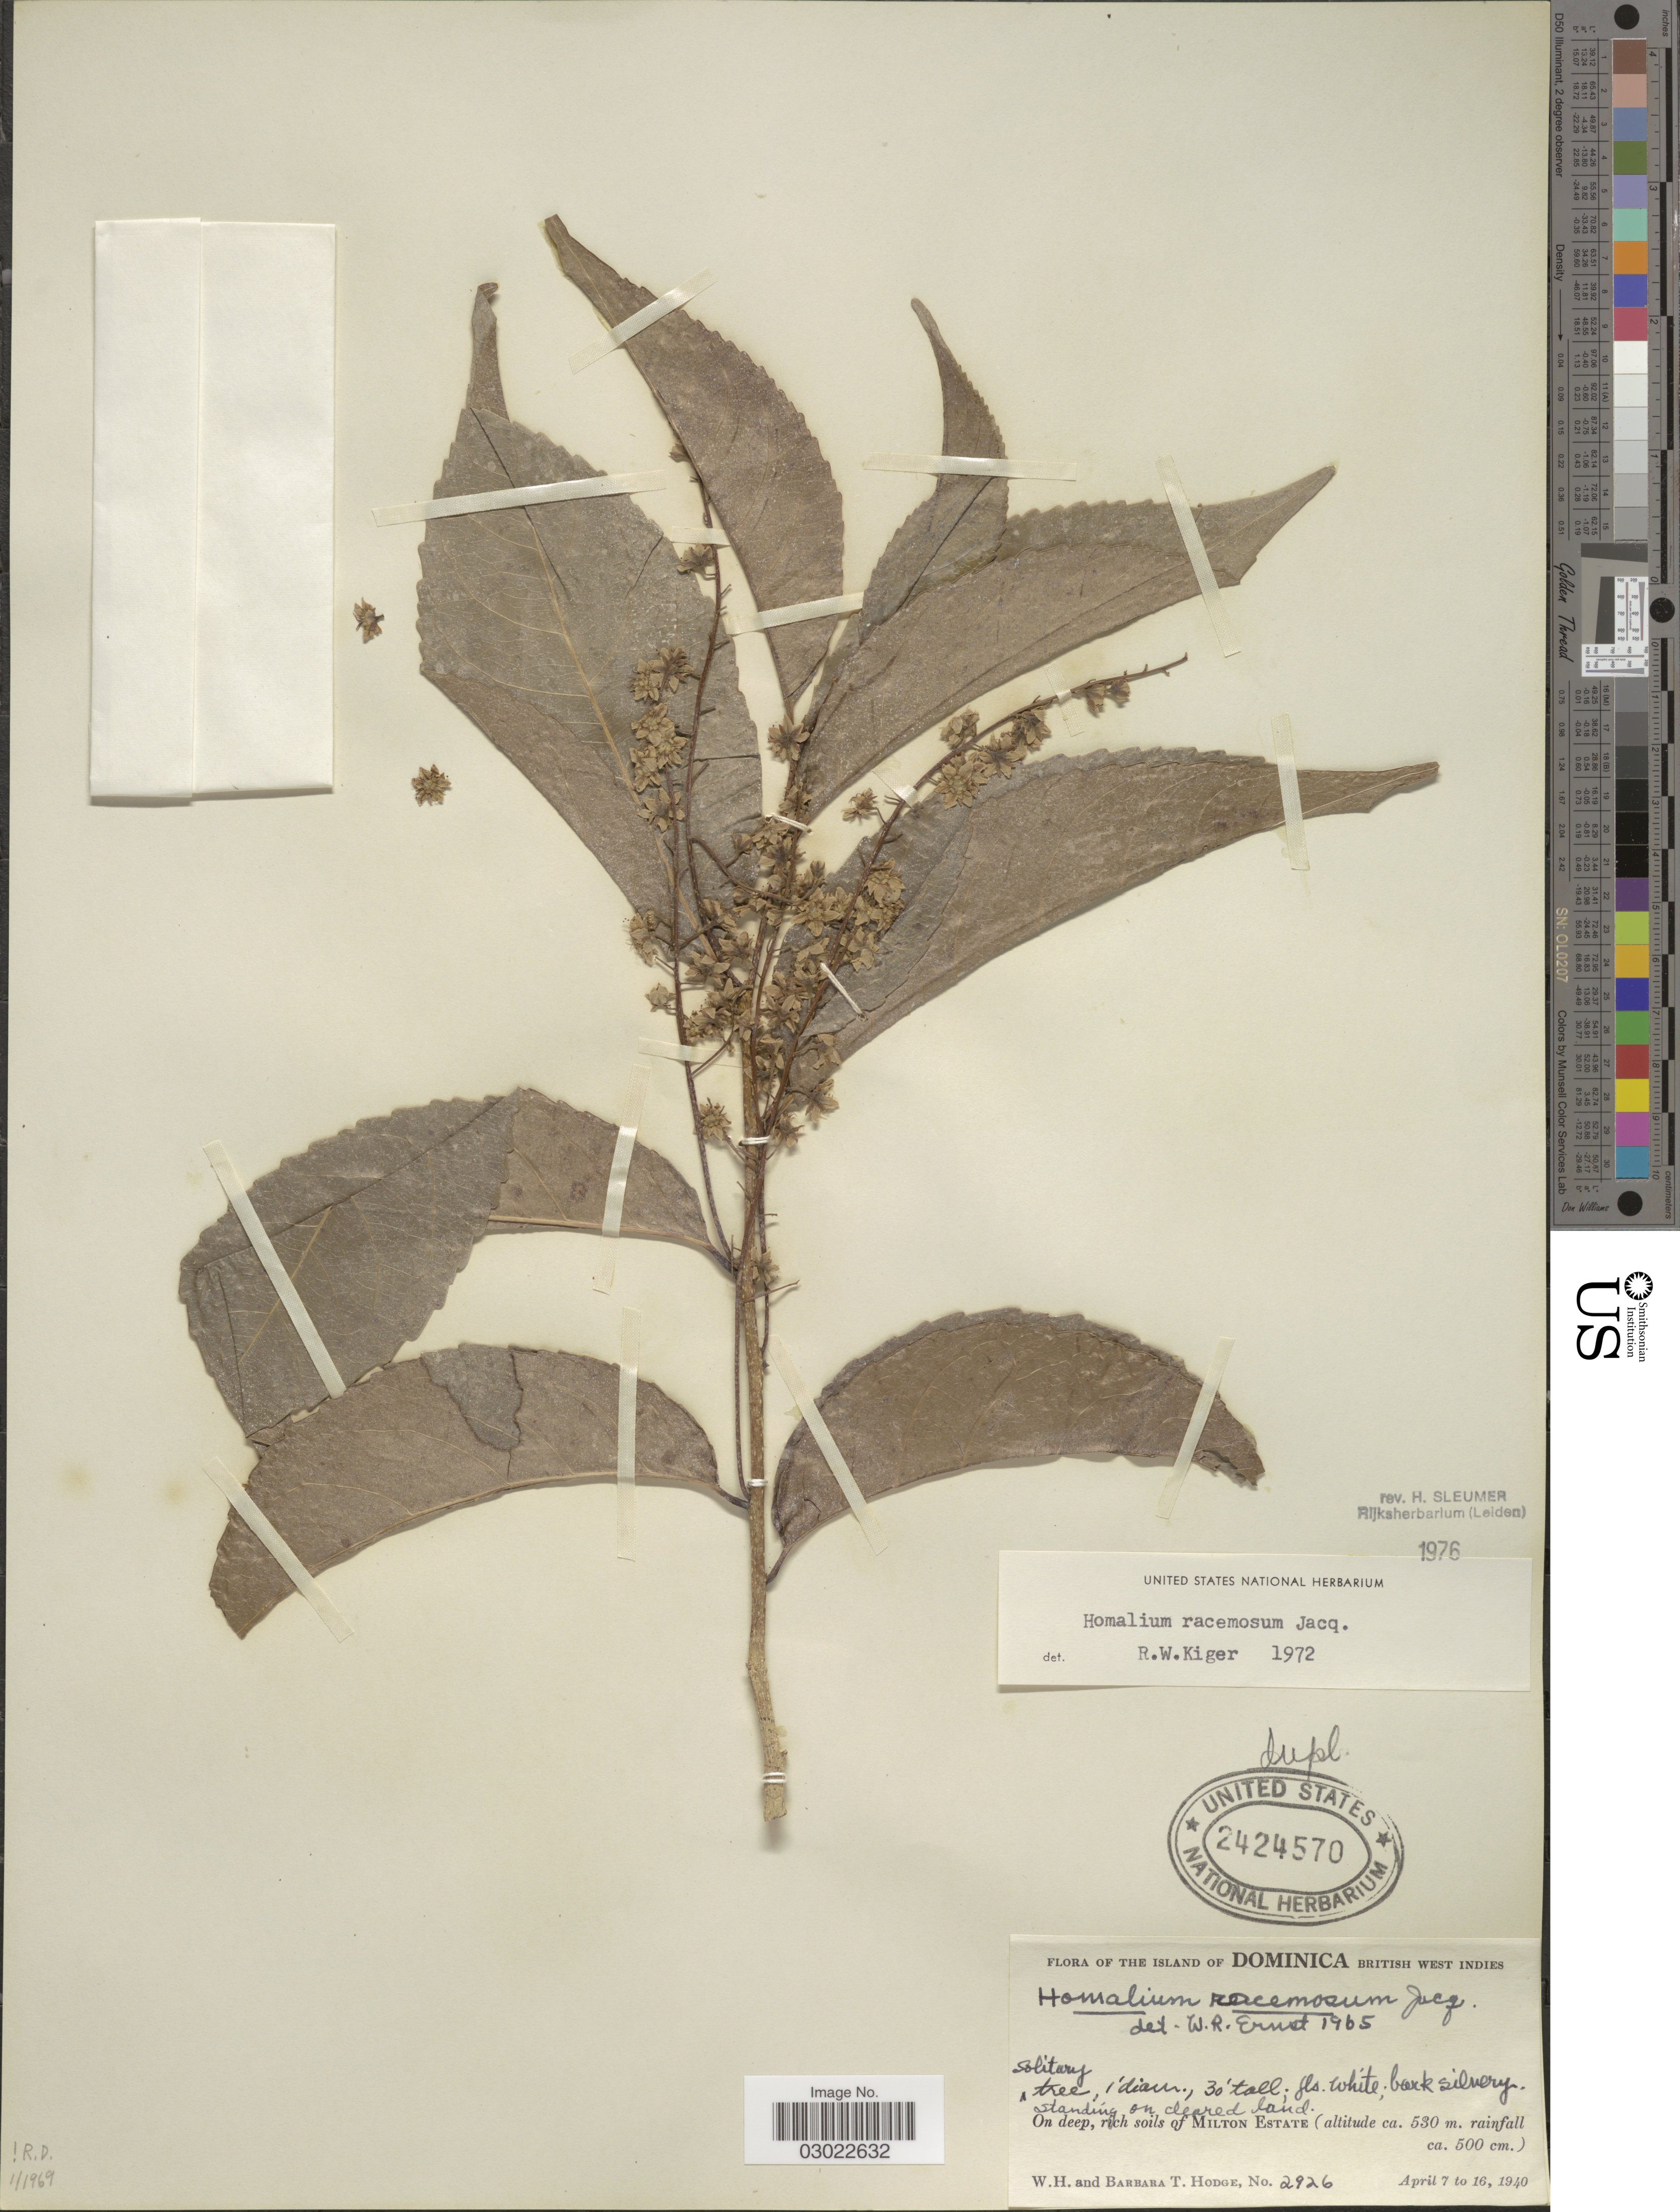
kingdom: Plantae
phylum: Tracheophyta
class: Magnoliopsida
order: Malpighiales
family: Salicaceae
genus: Homalium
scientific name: Homalium racemosum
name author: Jacq.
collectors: W. Hodge & B. Hodge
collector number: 2926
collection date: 1940-04-07/1940-04-16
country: Dominica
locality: The Island of Dominica British West Indies. On deep, rich soils of Milton Estate.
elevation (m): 530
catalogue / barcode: US 2424570